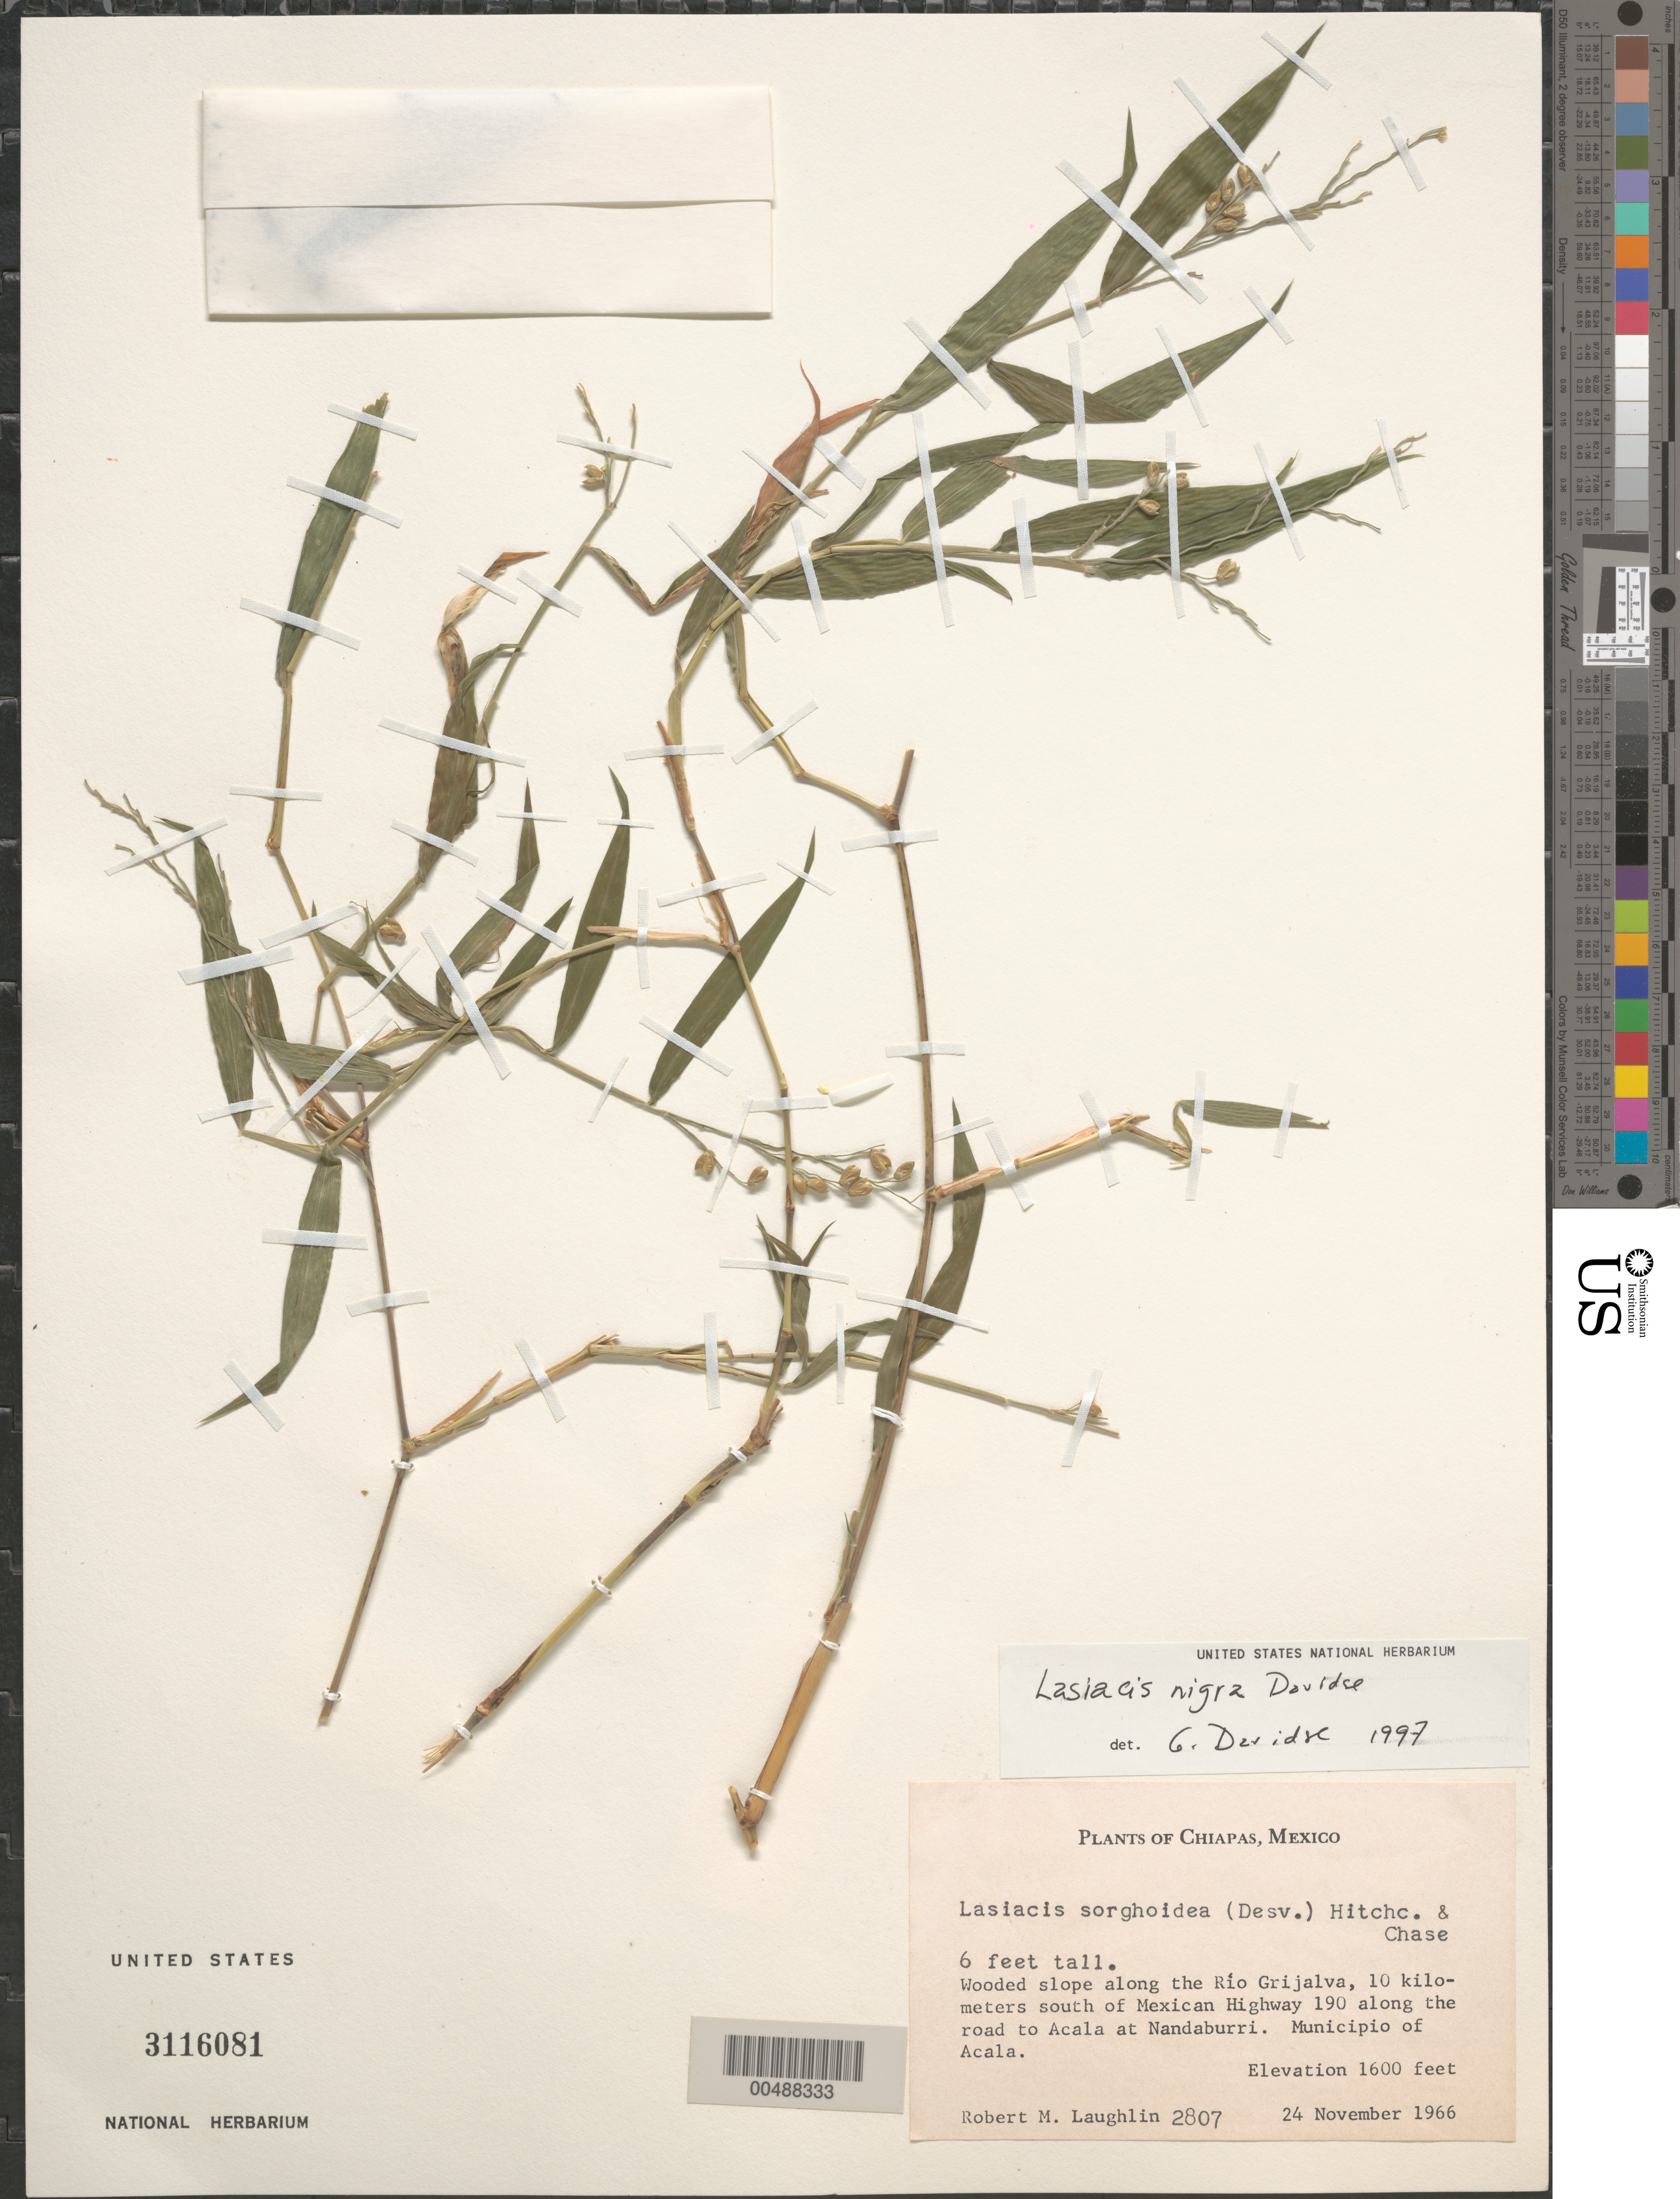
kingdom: Plantae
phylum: Tracheophyta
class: Liliopsida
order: Poales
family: Poaceae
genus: Lasiacis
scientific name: Lasiacis maxonii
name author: Swallen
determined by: Davidse, Gerrit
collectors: R. M. Laughlin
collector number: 2807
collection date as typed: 24 Nov 1966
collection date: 1966-11-24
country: Mexico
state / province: Chiapas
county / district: Acala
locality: Along the R¡o Grijalva, 10 km S of Mexican Hwy 190 along the rd to Acala at Nandaburri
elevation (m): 488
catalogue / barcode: US 3116081